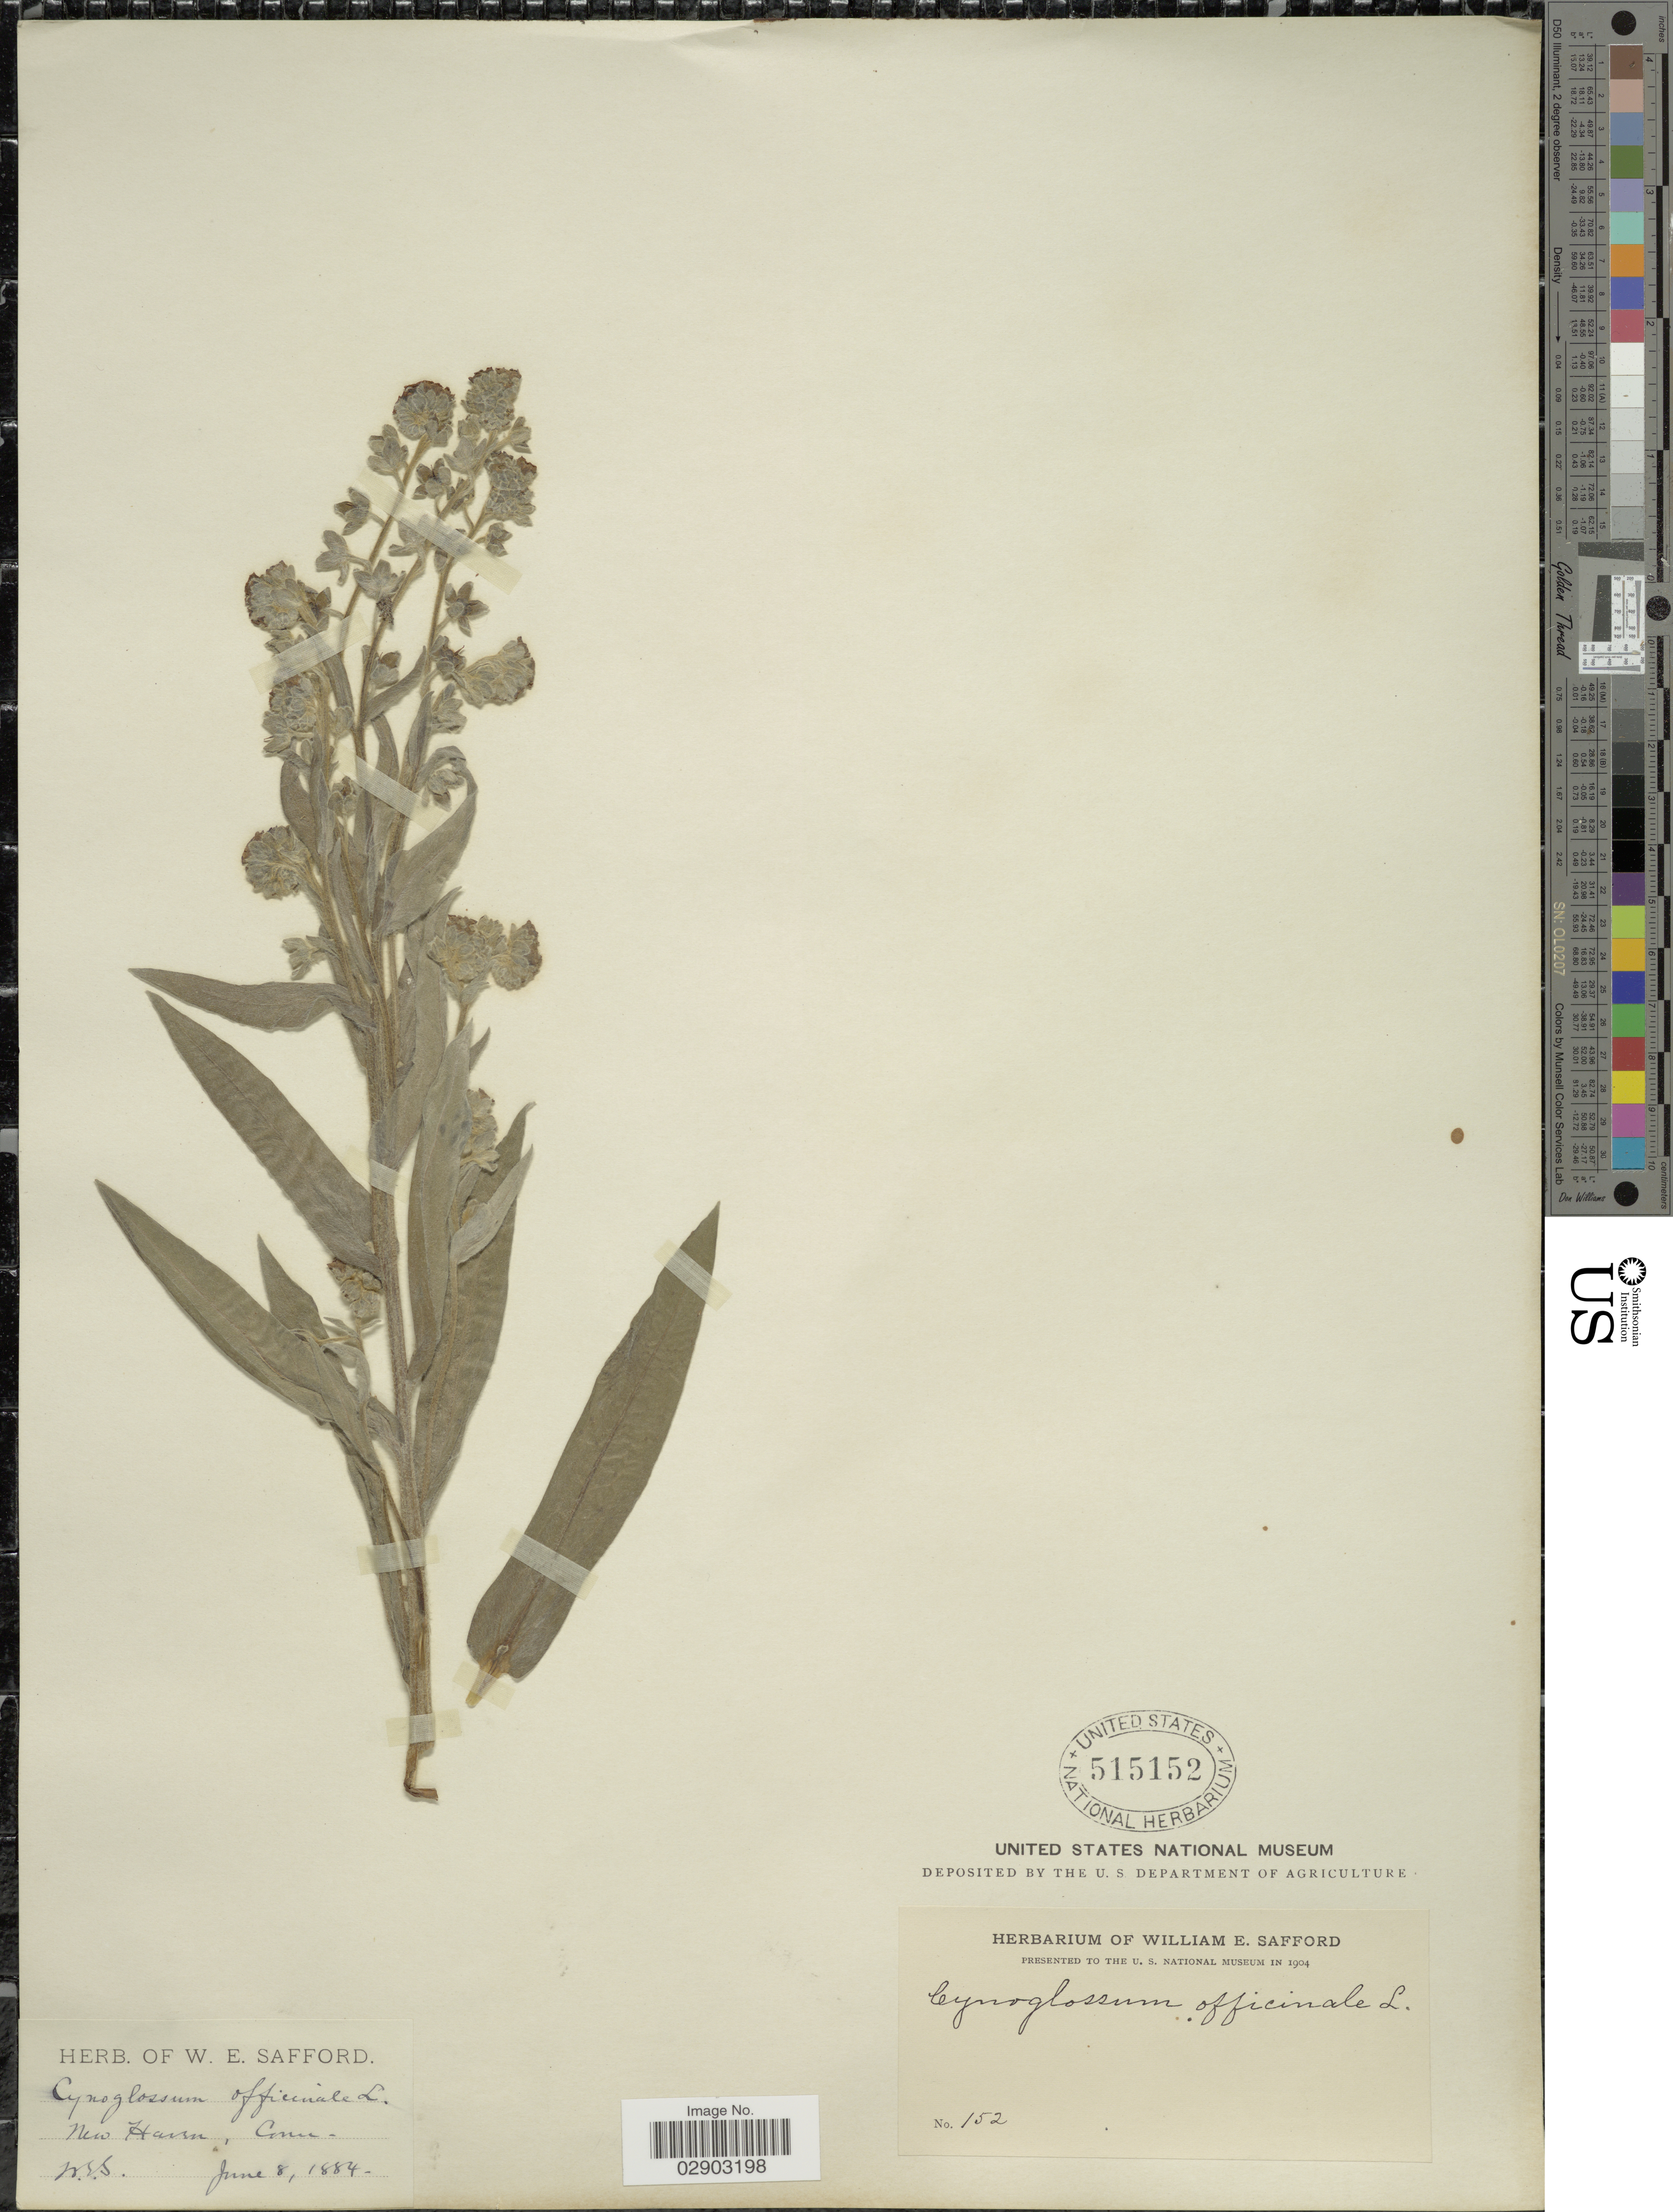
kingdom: Plantae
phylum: Tracheophyta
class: Magnoliopsida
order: Boraginales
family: Boraginaceae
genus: Cynoglossum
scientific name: Cynoglossum officinale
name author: L.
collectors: W. E. Safford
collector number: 152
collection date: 1884-06-08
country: United States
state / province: Connecticut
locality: New Haven, Conn.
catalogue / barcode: US 515152